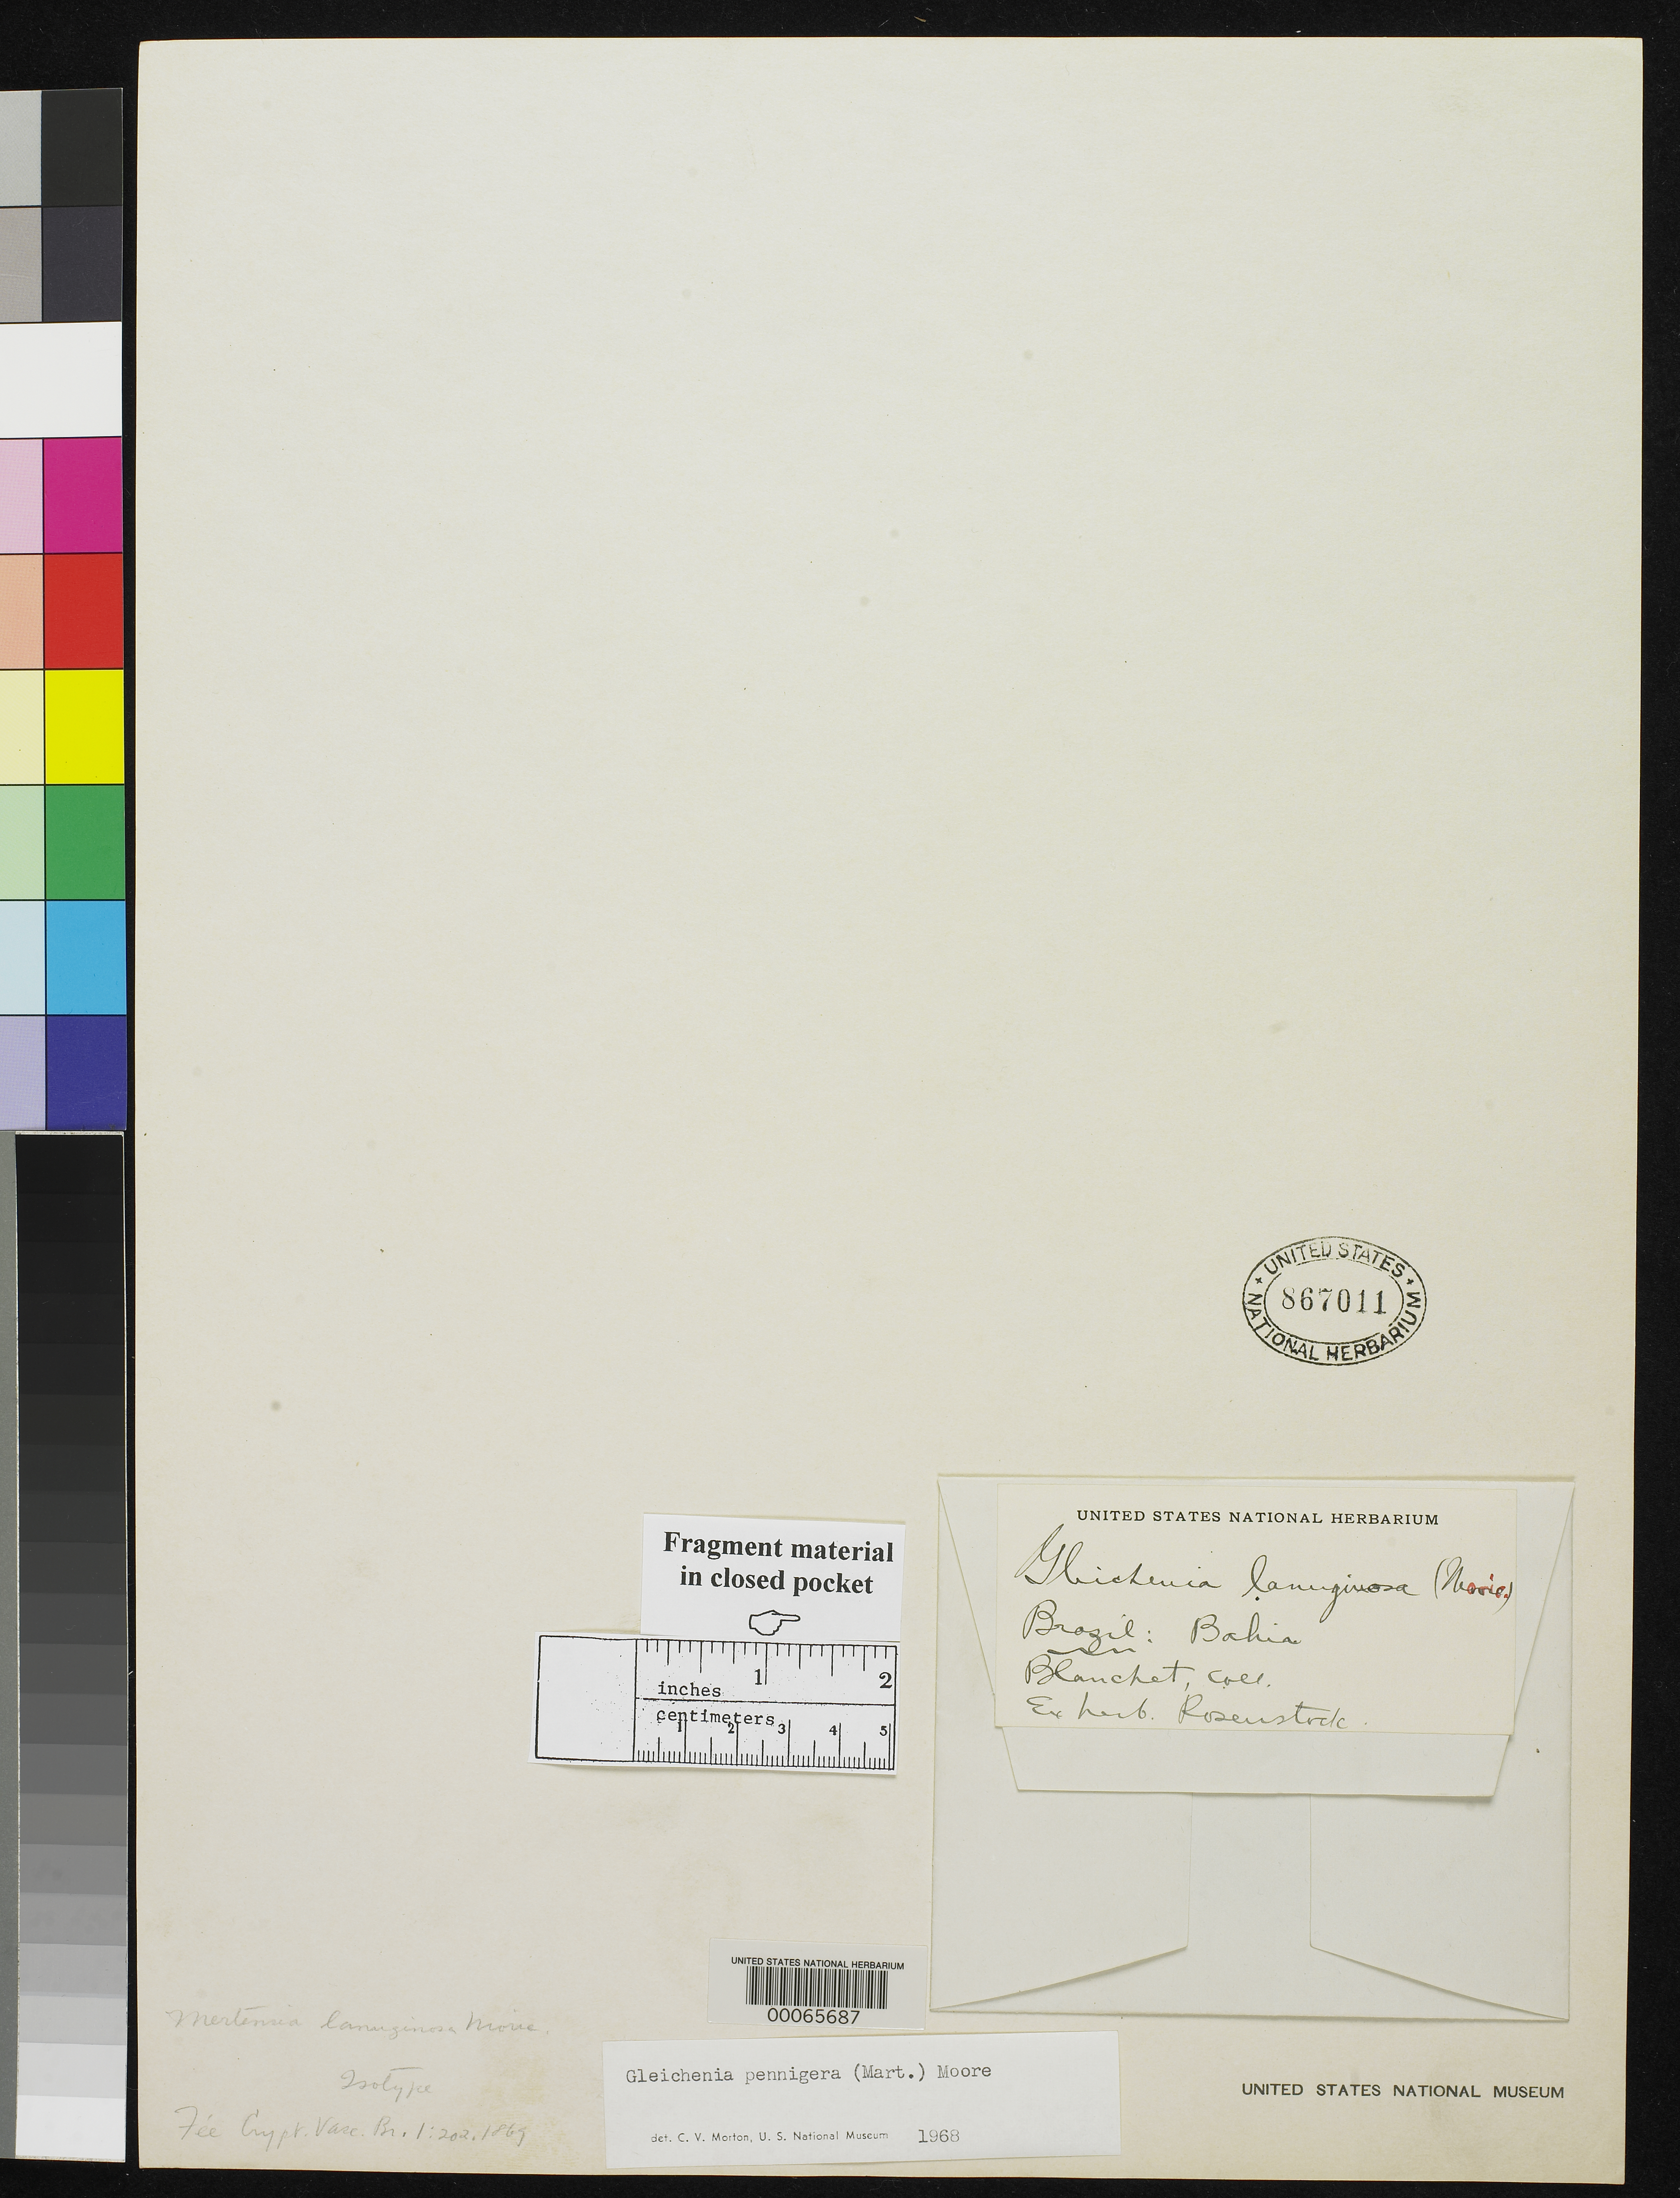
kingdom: Plantae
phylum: Tracheophyta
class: Polypodiopsida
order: Gleicheniales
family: Gleicheniaceae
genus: Mertensia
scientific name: Mertensia lanuginosa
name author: Morie ex Fée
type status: Type Collection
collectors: J. Blanchet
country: Brazil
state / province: Bahia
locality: North of Esplanda city on road to Jaquera.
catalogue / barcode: US 867011